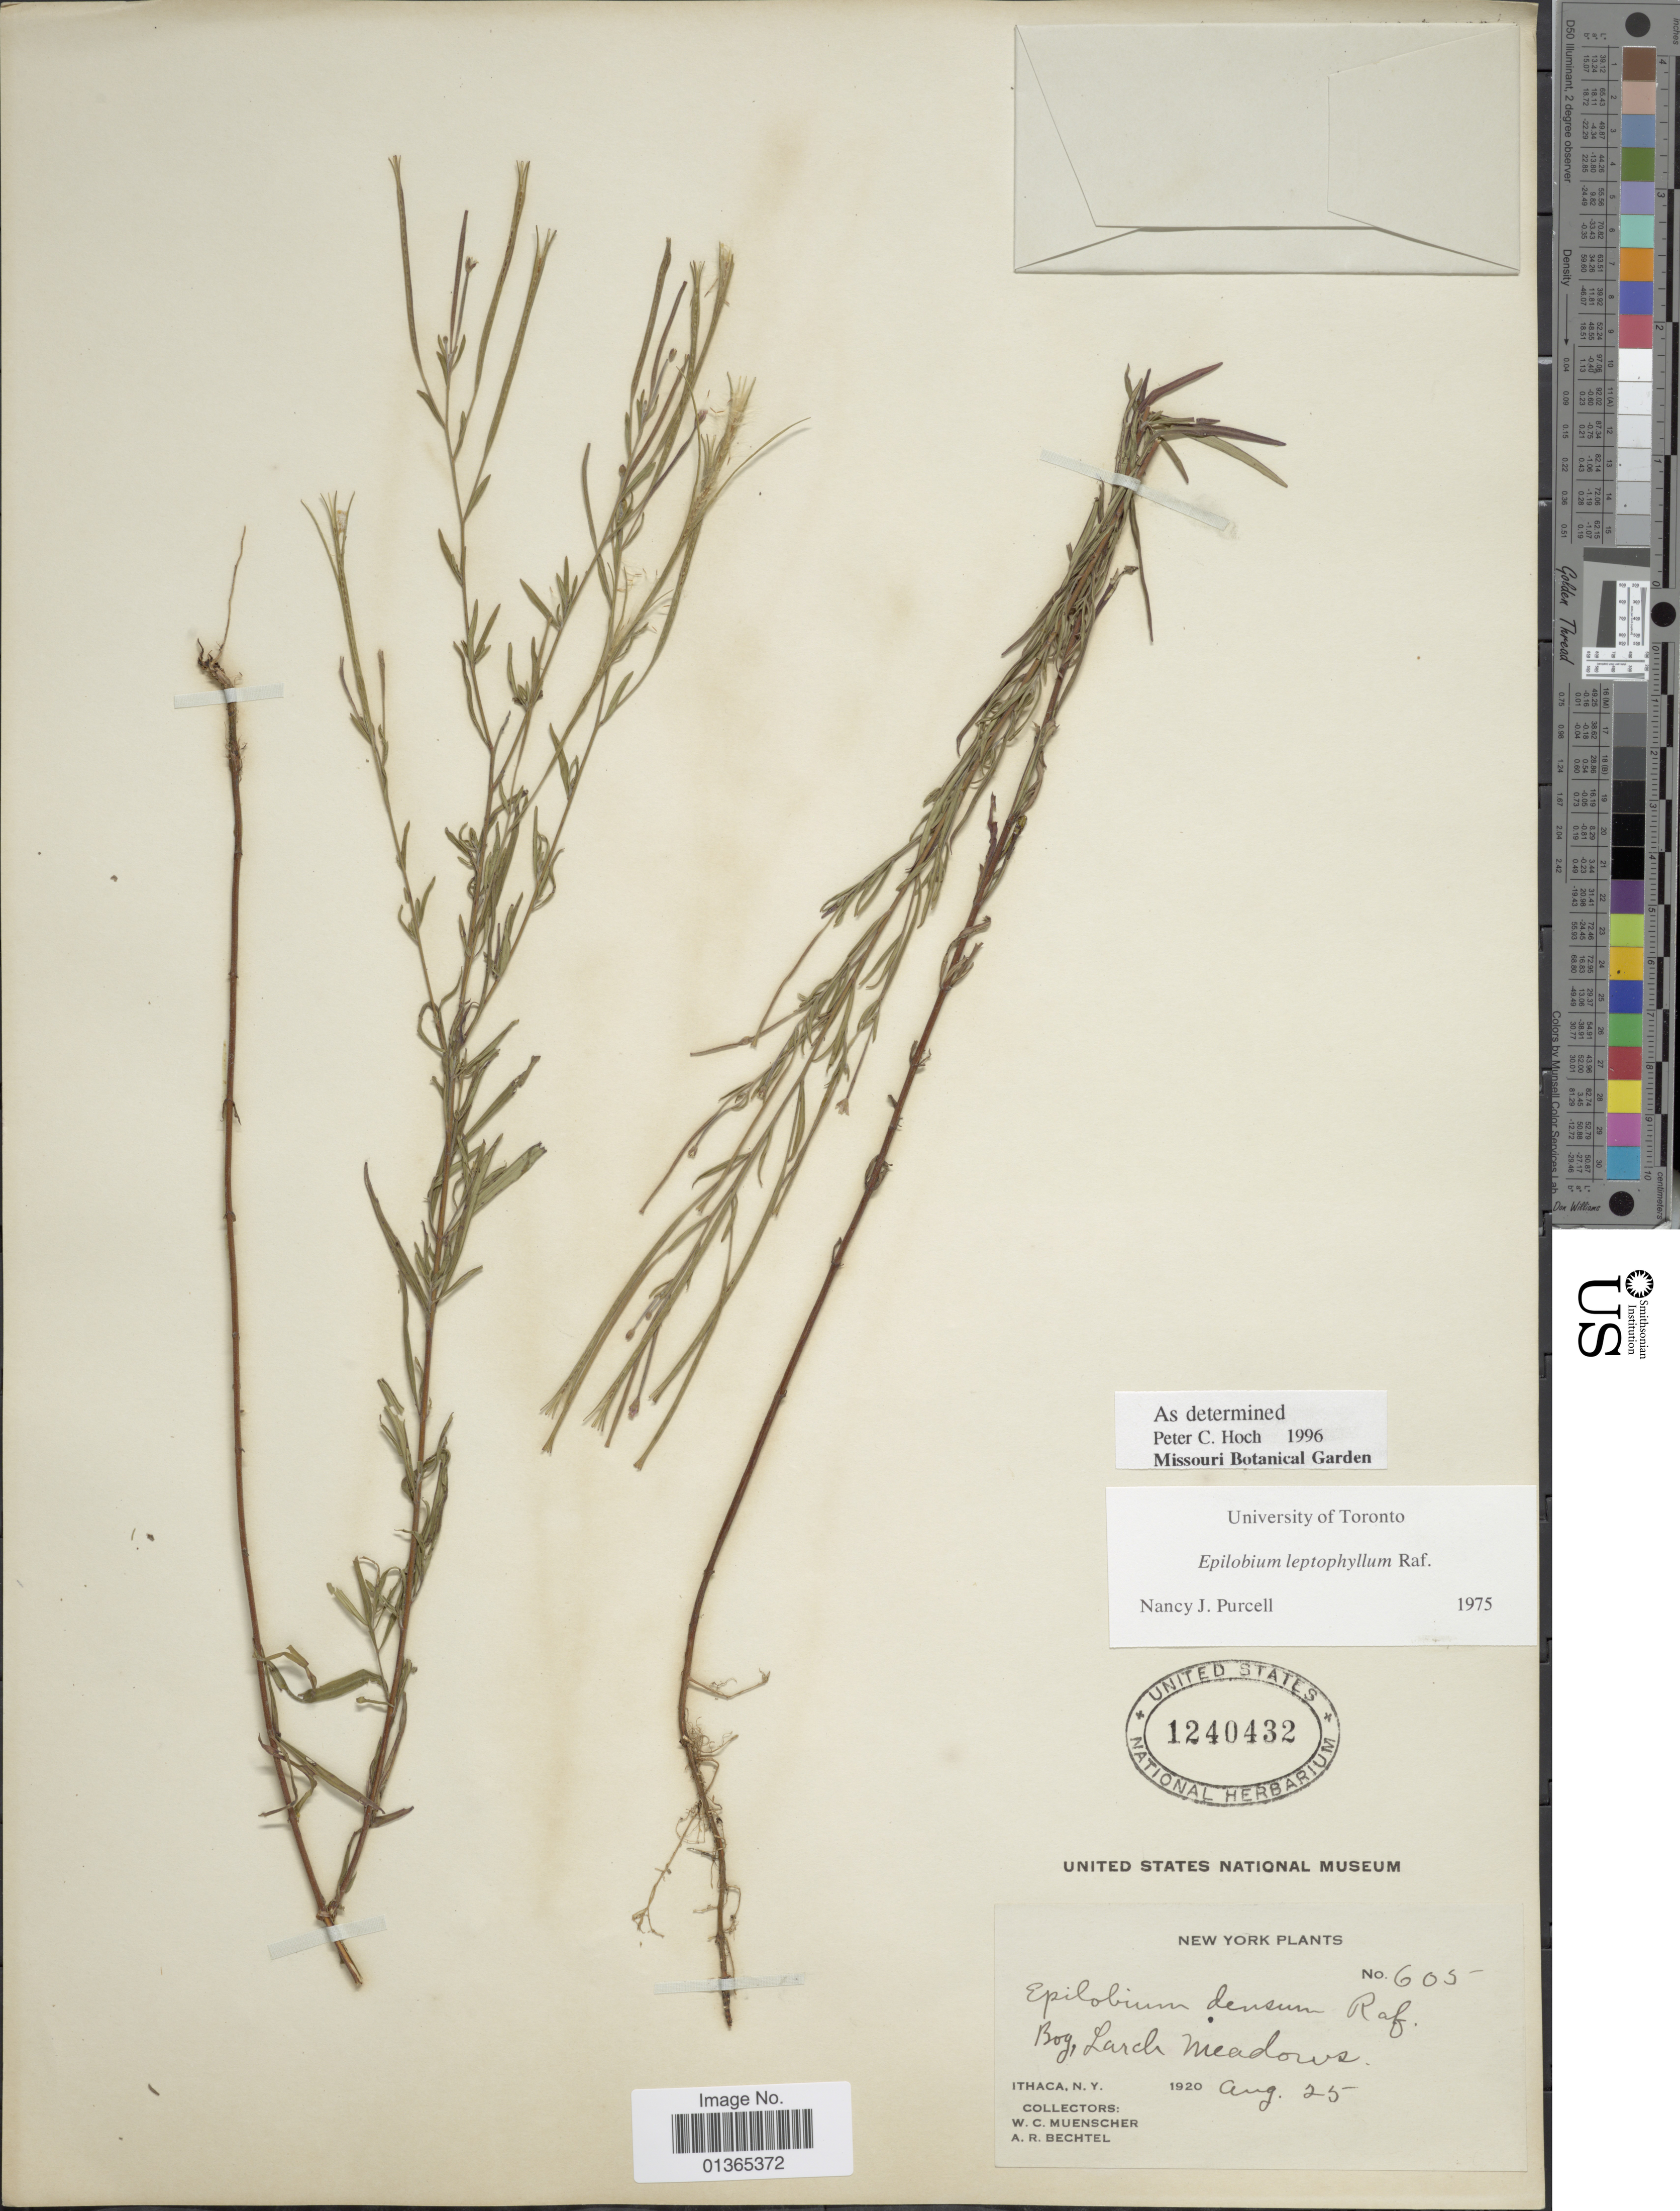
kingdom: Plantae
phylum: Tracheophyta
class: Magnoliopsida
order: Myrtales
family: Onagraceae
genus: Epilobium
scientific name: Epilobium leptophyllum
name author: Raf.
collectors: W. Muenscher & A. Bechtel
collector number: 605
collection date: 1920-08-25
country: United States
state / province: New York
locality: Bog, Larch Meadows. Ithaca.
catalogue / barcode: US 1240432